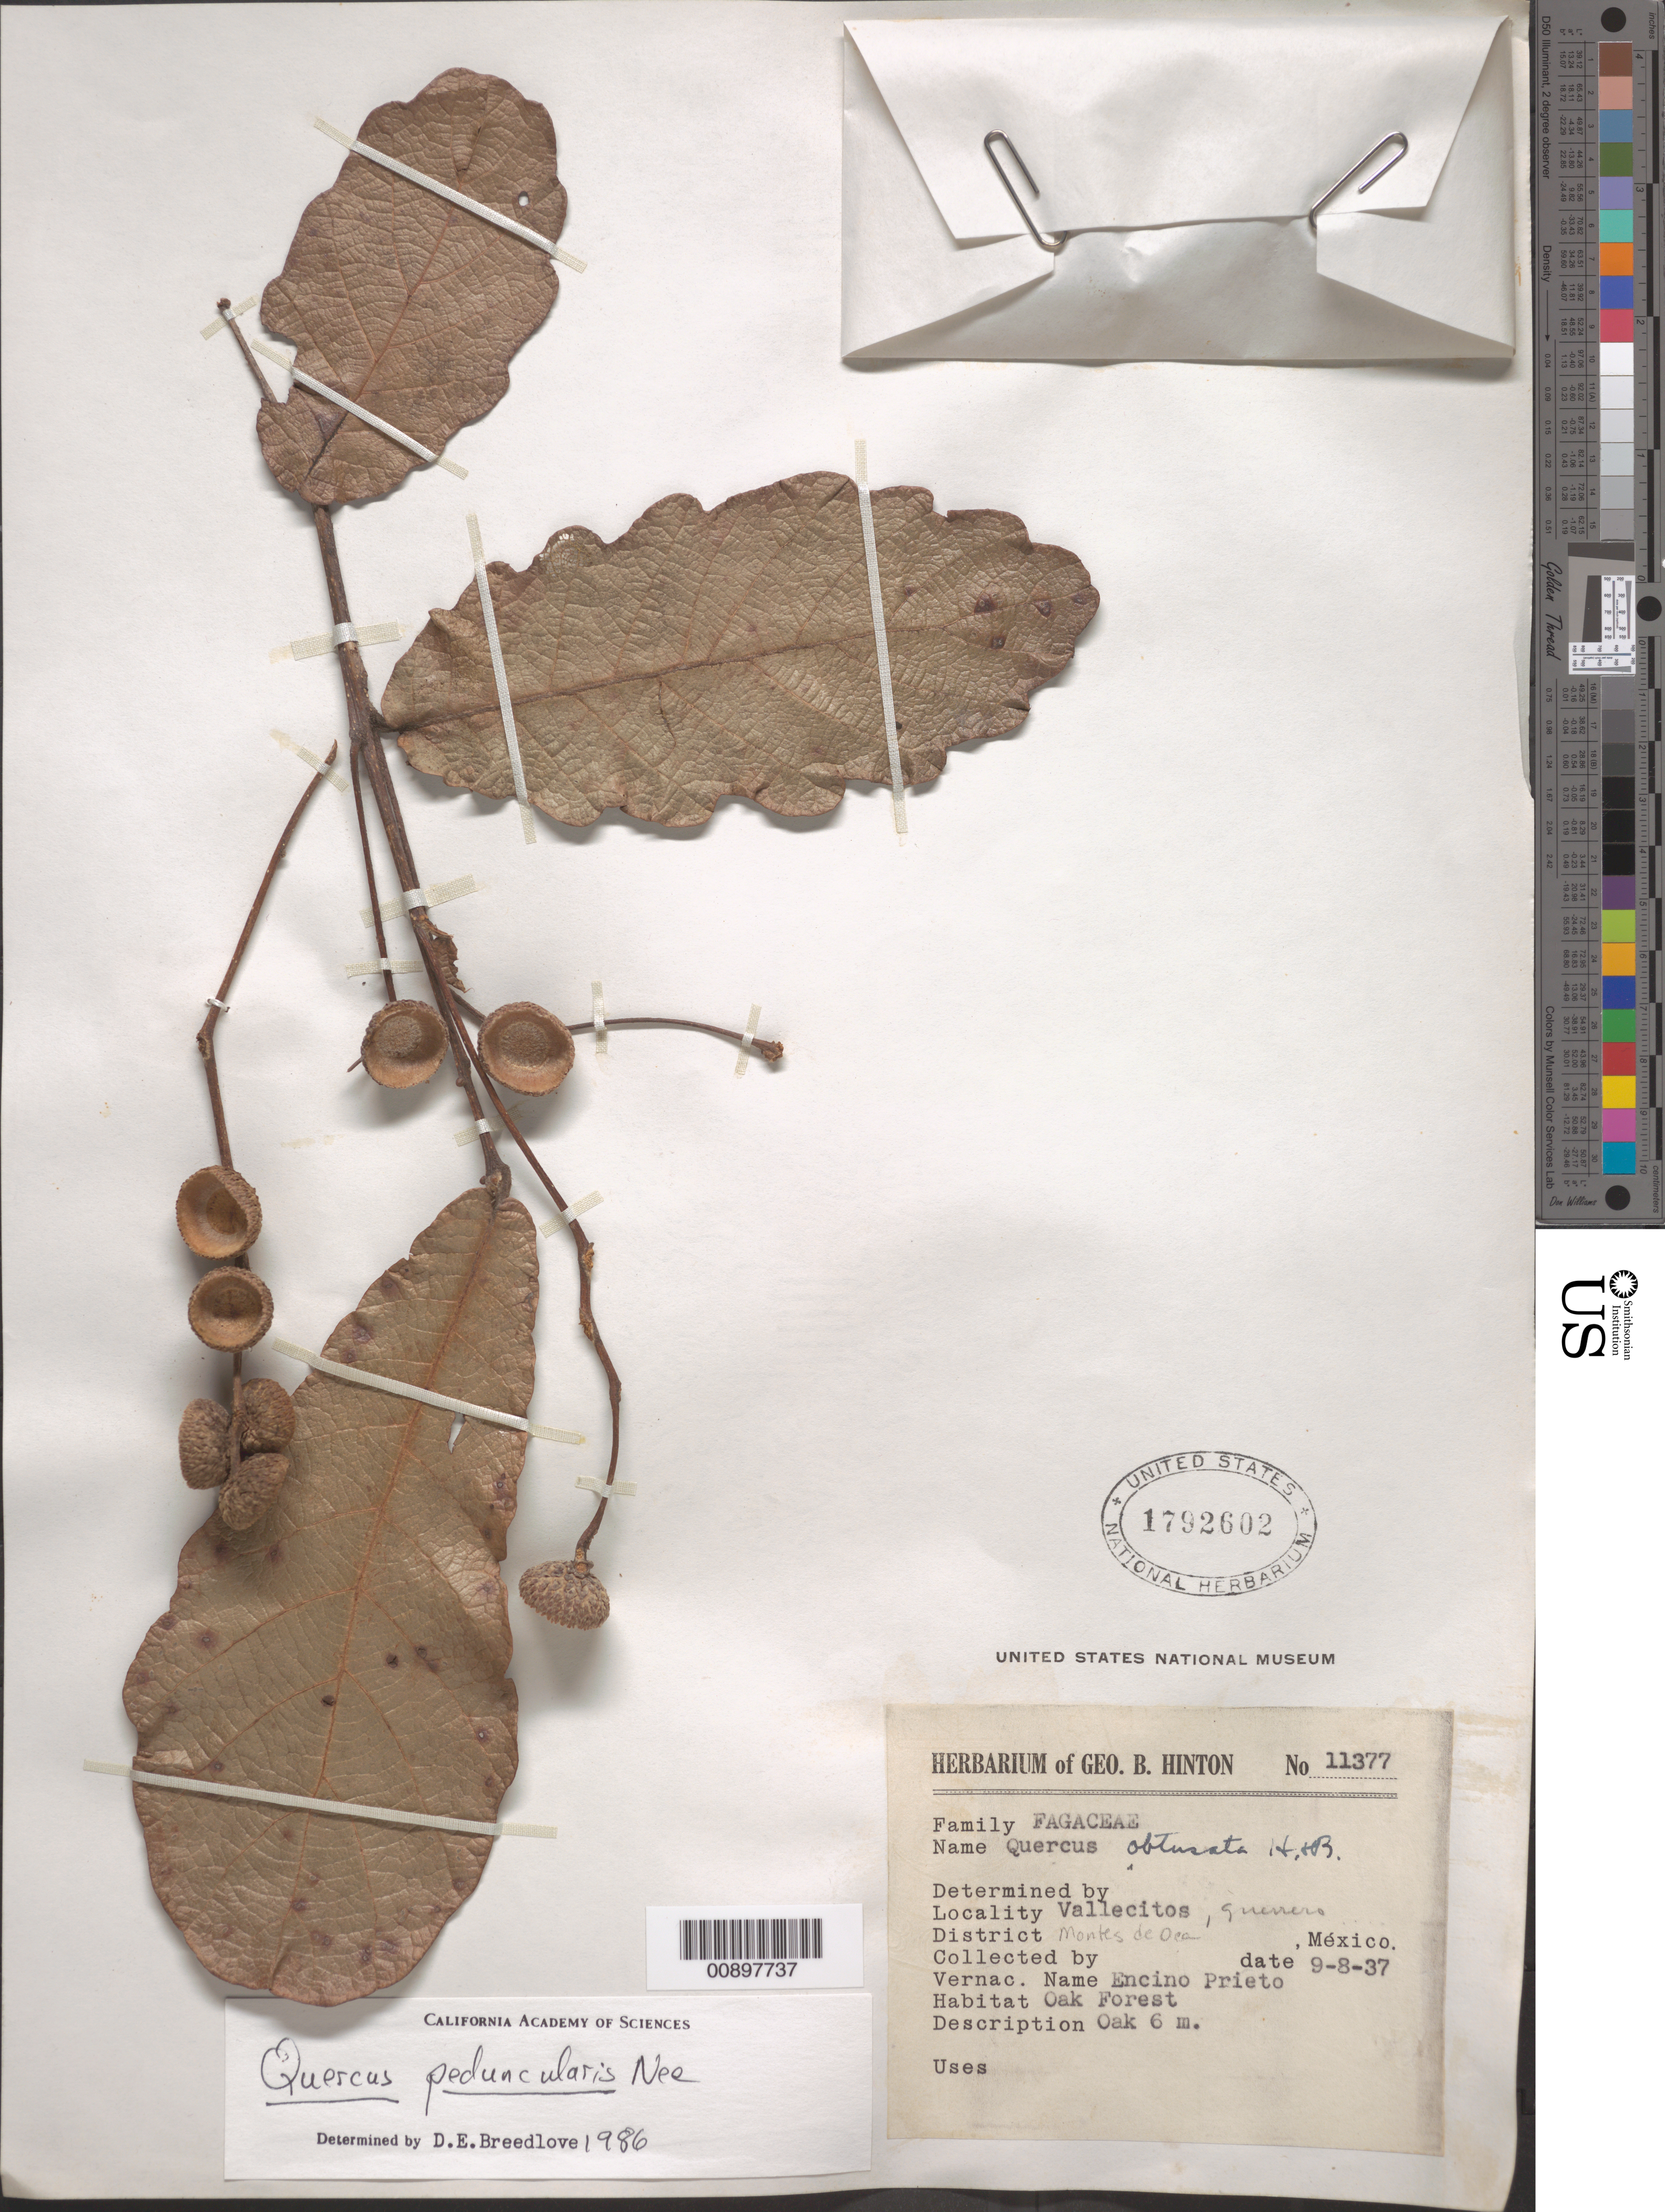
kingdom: Plantae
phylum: Tracheophyta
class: Magnoliopsida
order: Fagales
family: Fagaceae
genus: Quercus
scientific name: Quercus peduncularis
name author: Née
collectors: G. B. Hinton & et al.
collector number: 11377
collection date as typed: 08 Sep 1937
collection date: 1937-09-08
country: Mexico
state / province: Guerrero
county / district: Montes de Oca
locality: Vallecitos, District of Montes de Oca, State of Guerrero.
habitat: Oak forest.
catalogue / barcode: US 1792602